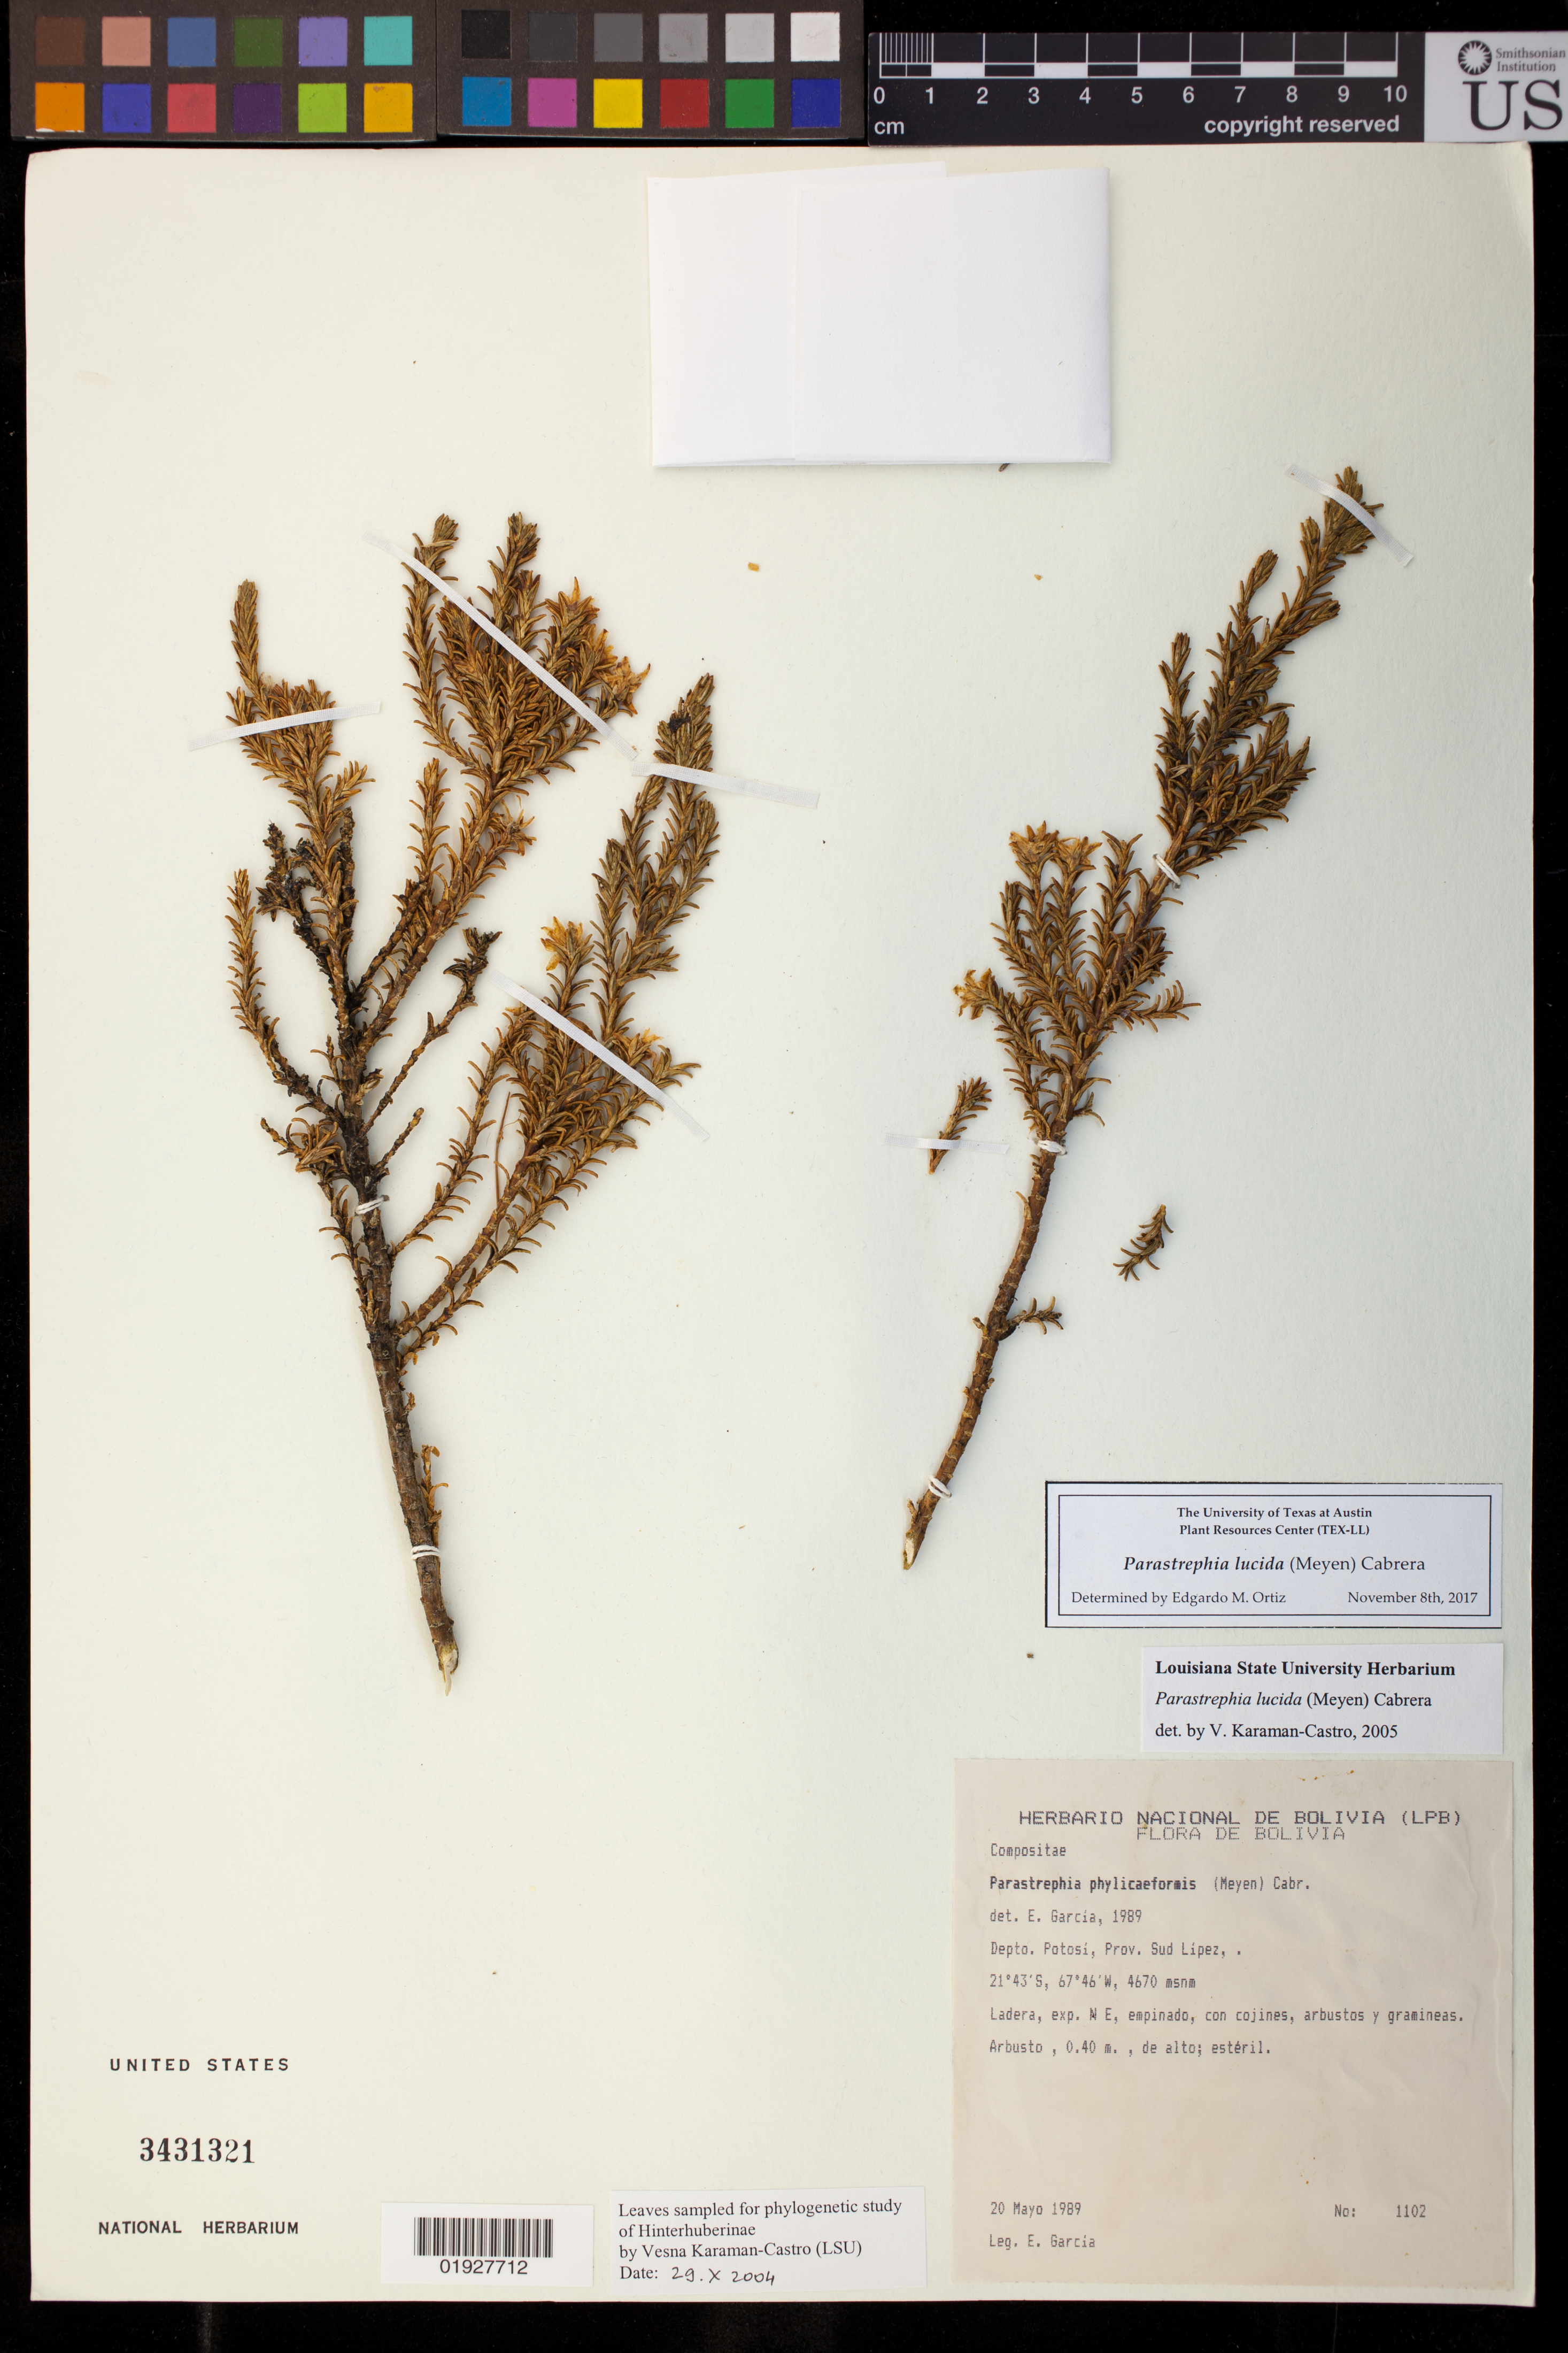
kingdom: Plantae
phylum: Tracheophyta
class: Magnoliopsida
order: Asterales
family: Asteraceae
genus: Parastrephia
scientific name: Parastrephia lucida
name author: (Meyen) Cabrera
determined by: Ortiz, E. M.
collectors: E. García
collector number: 1102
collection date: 1989-05-20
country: Bolivia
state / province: Potosi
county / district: Sud Lipez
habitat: Ladera, esp. NE, empinado, con cojines, arbustos y gramineas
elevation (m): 4670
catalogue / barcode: US 3431321